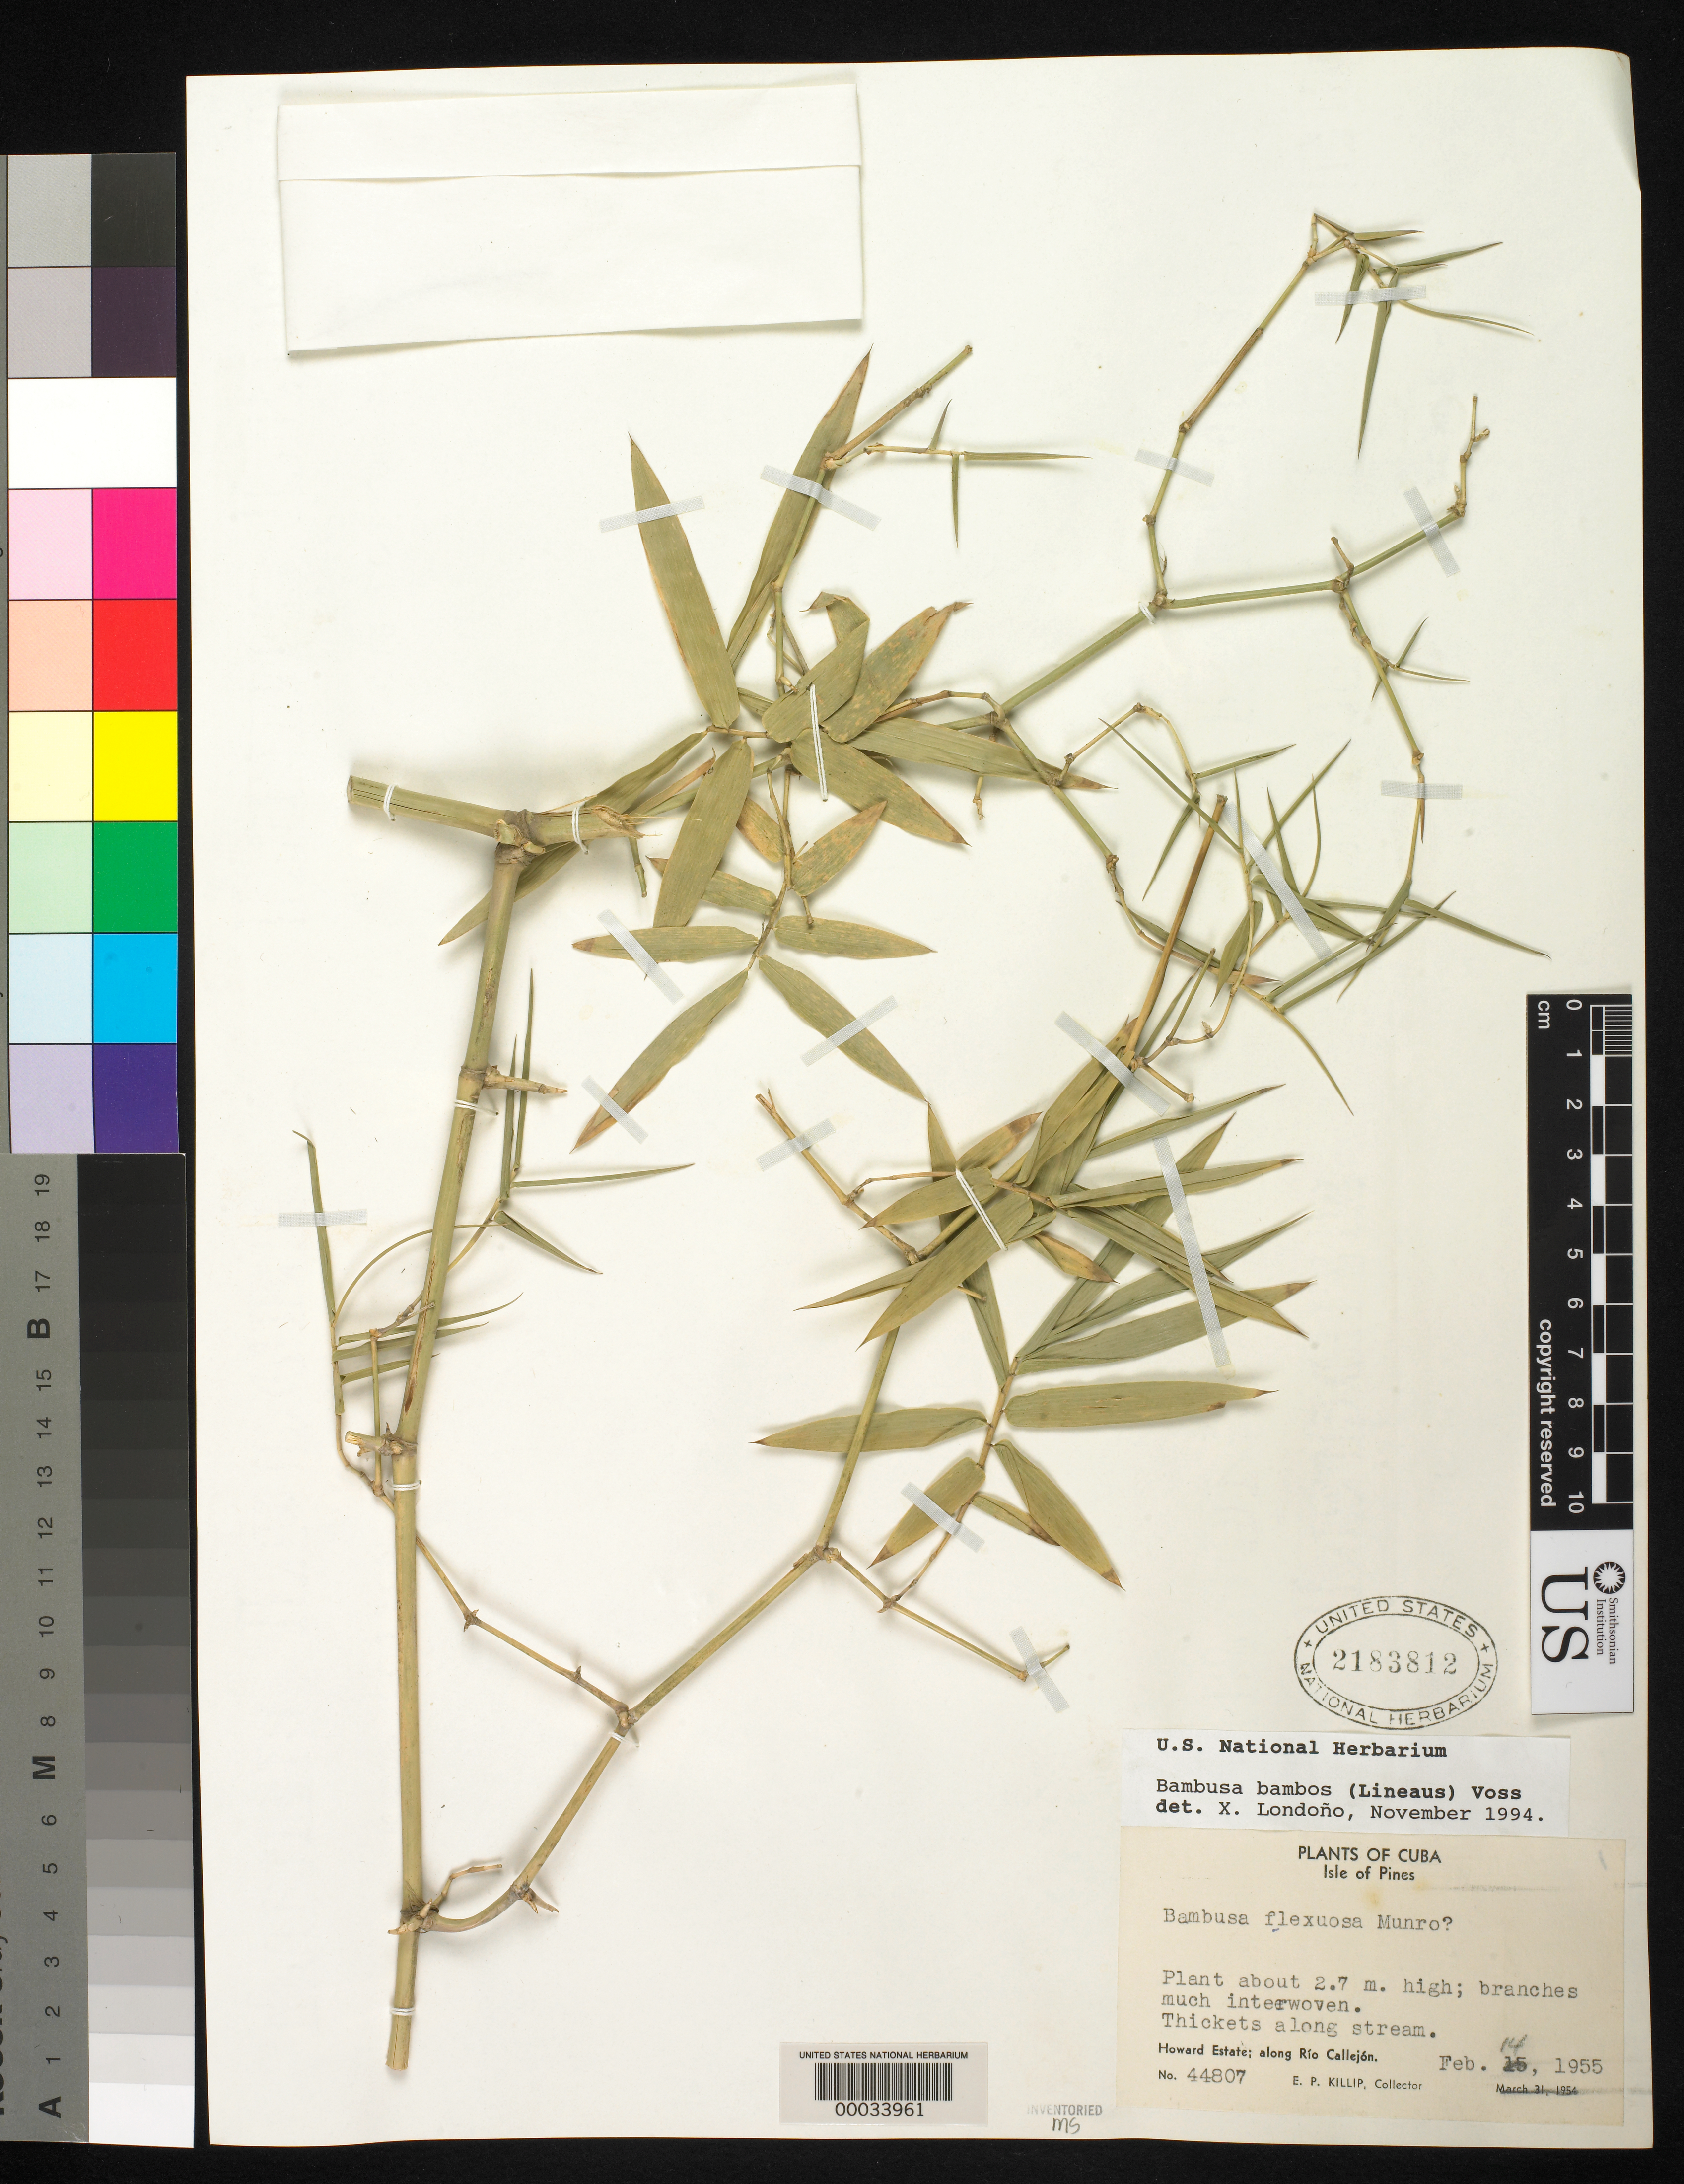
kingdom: Plantae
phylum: Tracheophyta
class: Liliopsida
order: Poales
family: Poaceae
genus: Bambusa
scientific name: Bambusa bambos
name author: (L.) Voss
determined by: Londoño, X., (TULV), Jardin Botanico "Juan Maria Cespedes"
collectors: E. P. Killip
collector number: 44807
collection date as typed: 14 Feb 1955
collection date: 1955-02-14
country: Cuba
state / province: Isla de La Juventud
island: Isla de La Juventud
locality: Howard estate-rio callejon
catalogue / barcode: US 2183812